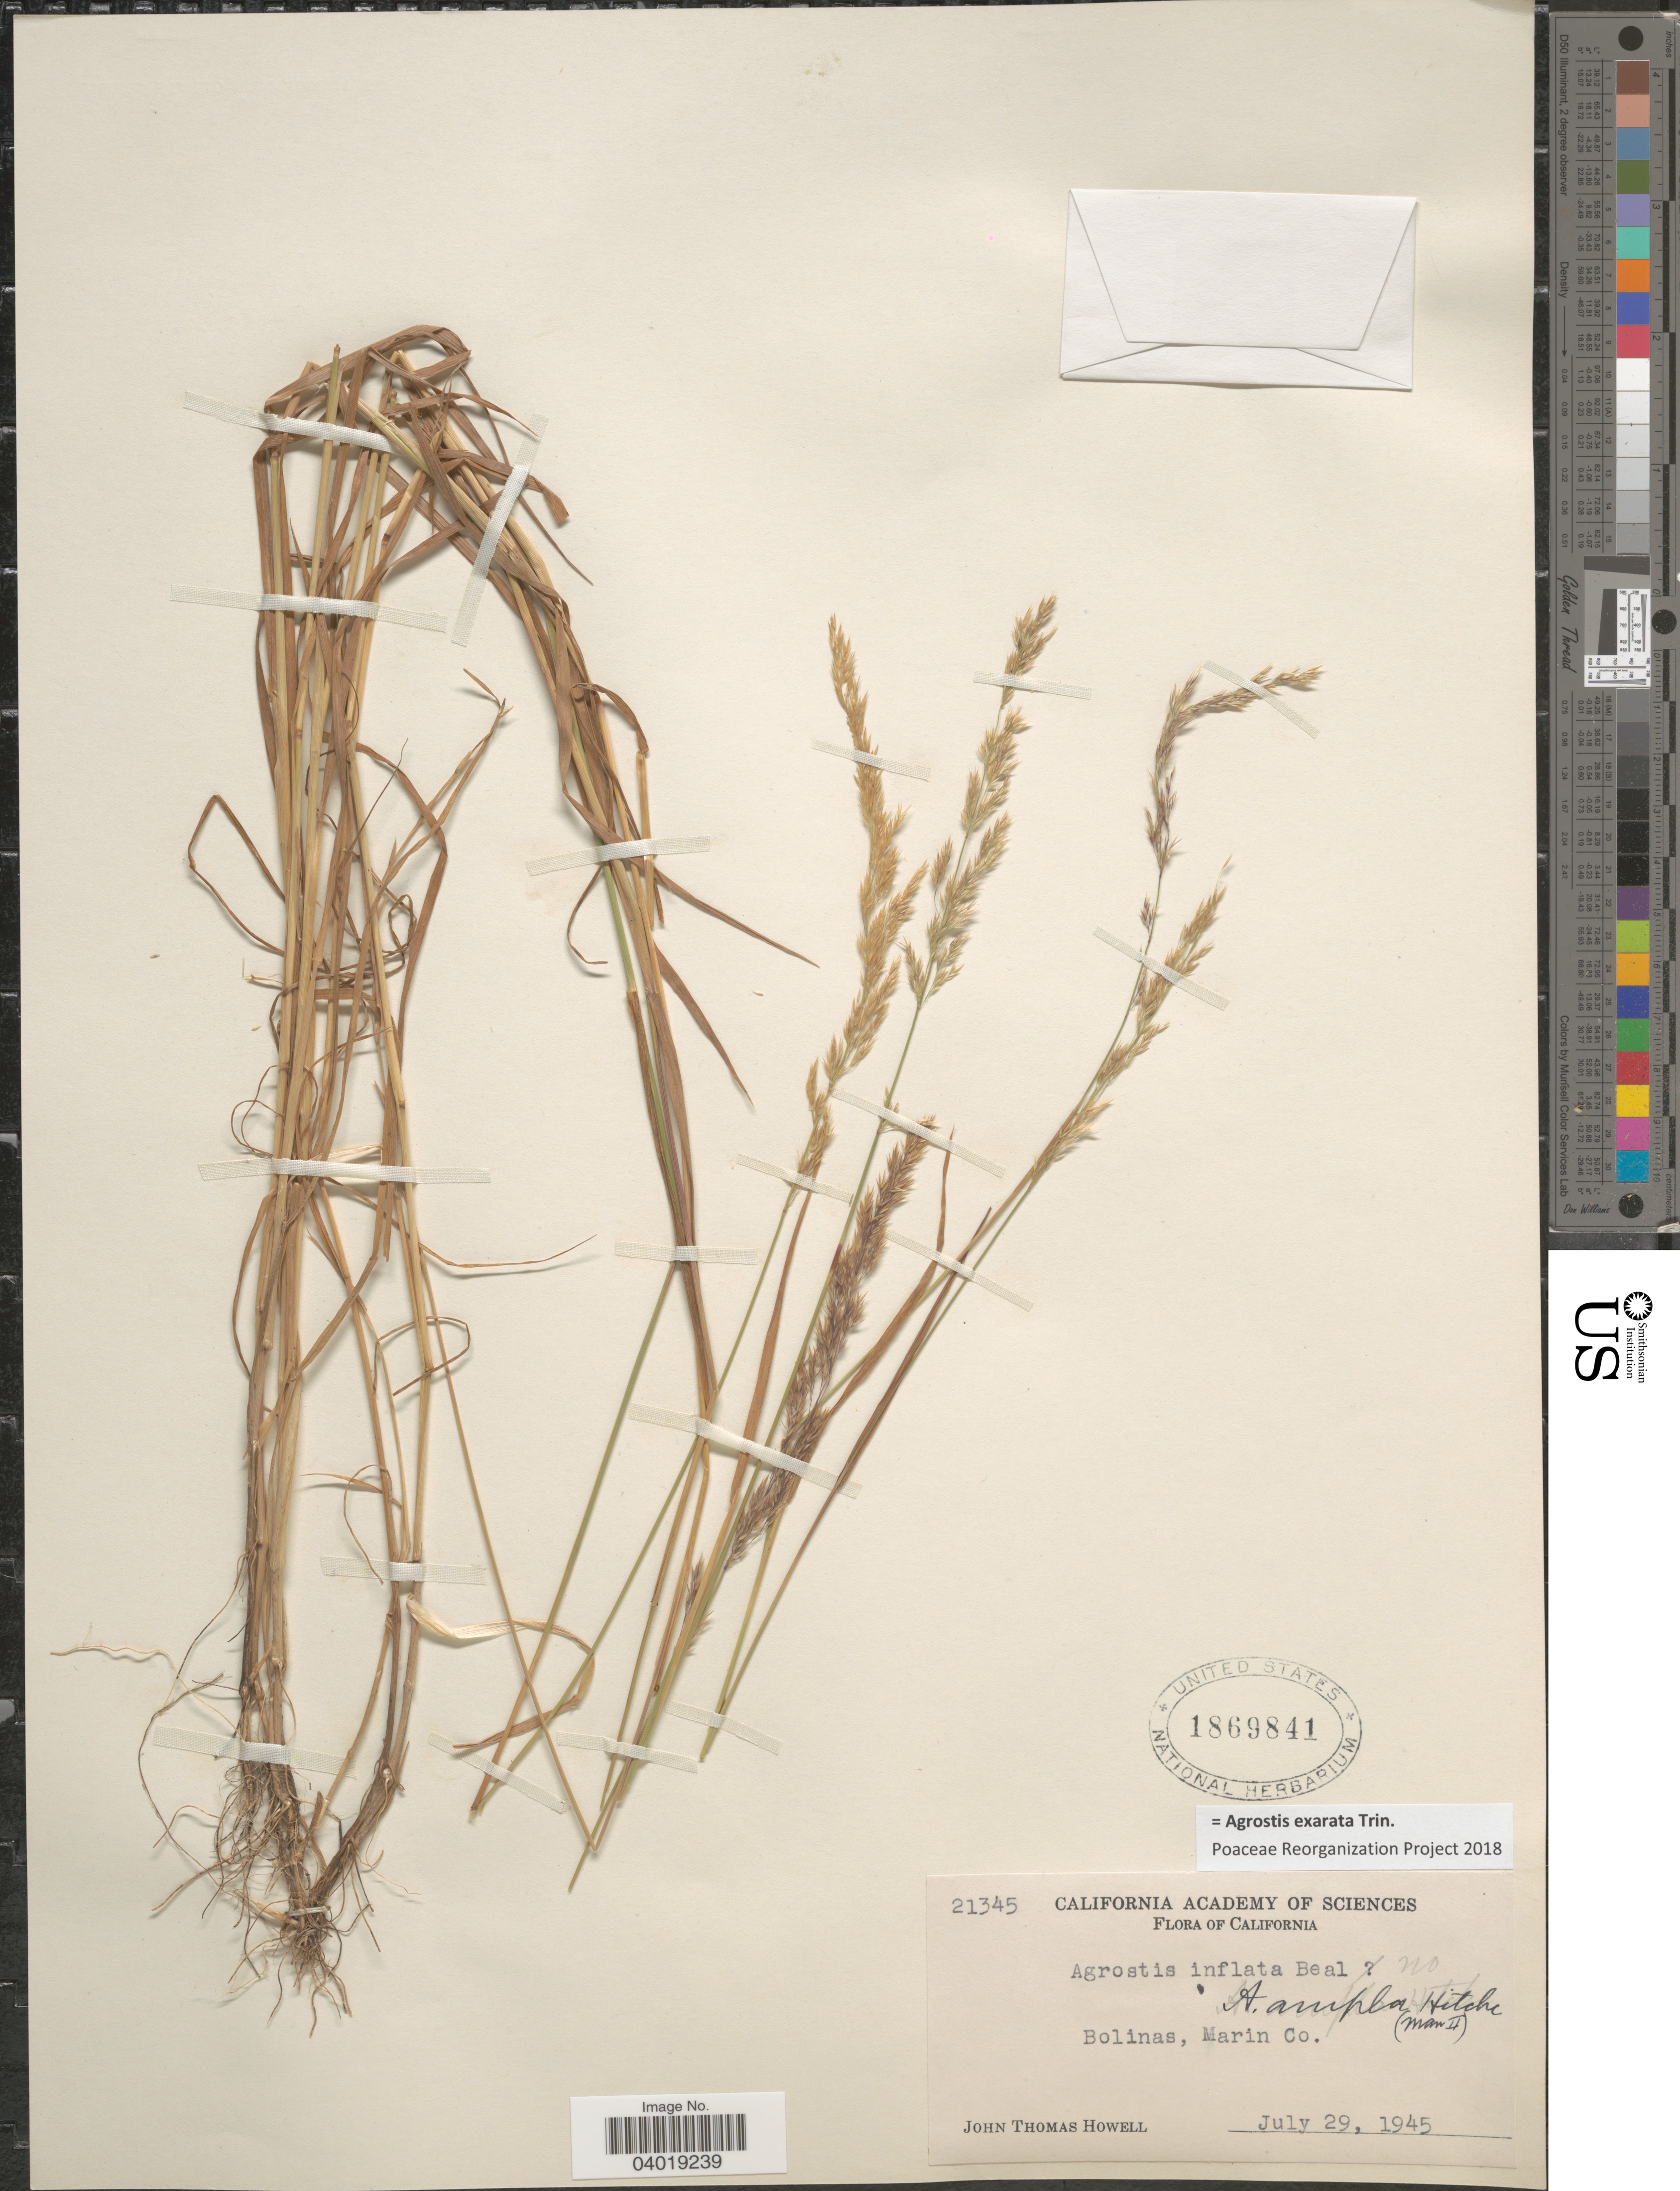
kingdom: Plantae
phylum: Tracheophyta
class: Liliopsida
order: Poales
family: Poaceae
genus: Agrostis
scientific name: Agrostis exarata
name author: Trin.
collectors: J. T. Howell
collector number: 21345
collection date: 1945-07-29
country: United States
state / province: California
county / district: Marin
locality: Bolinas, Marin Co.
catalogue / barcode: US 1869841